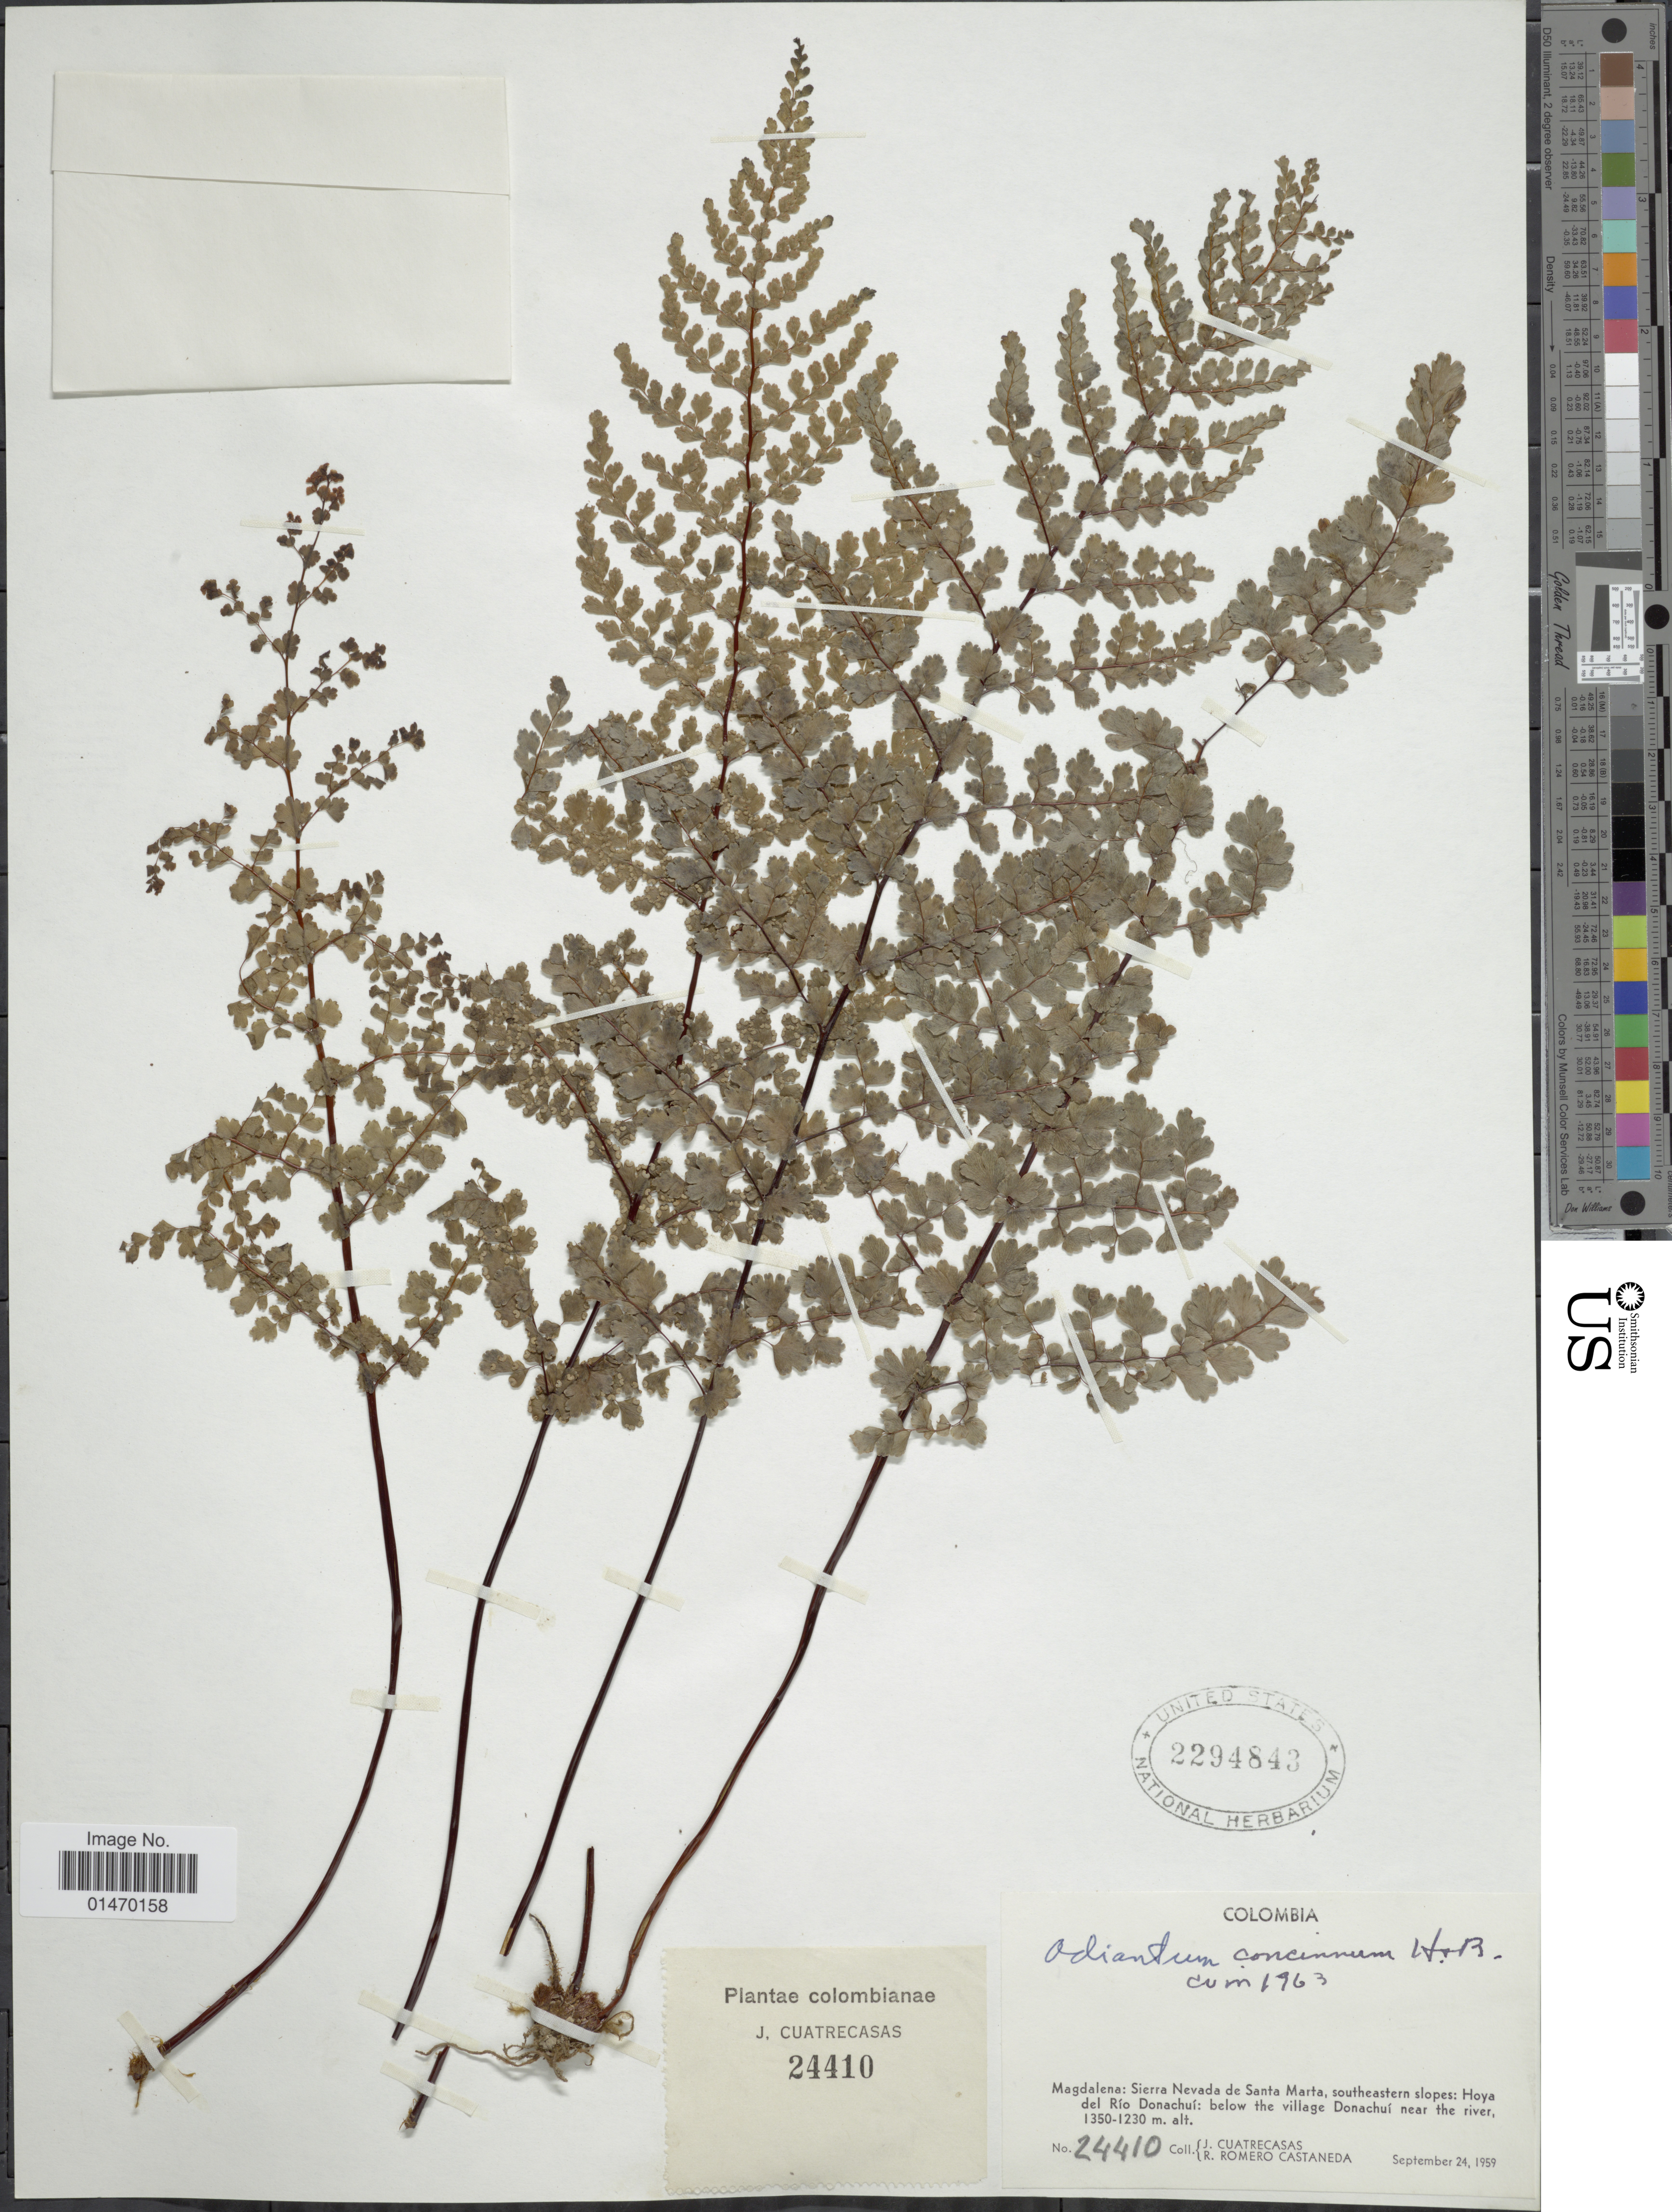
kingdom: Plantae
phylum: Tracheophyta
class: Polypodiopsida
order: Polypodiales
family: Pteridaceae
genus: Adiantum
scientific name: Adiantum concinnum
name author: Humb. & Bonpl. ex Willd.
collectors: J. Cuatrecasas & R. Romero Castañeda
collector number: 24410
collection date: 1959-09-24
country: Colombia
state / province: Magdalena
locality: Sierra Nevada de Santa Marta, southeastern slopes: Hoya del Rio Donachui: below the village Donachui near the river.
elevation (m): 1230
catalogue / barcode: US 2294843